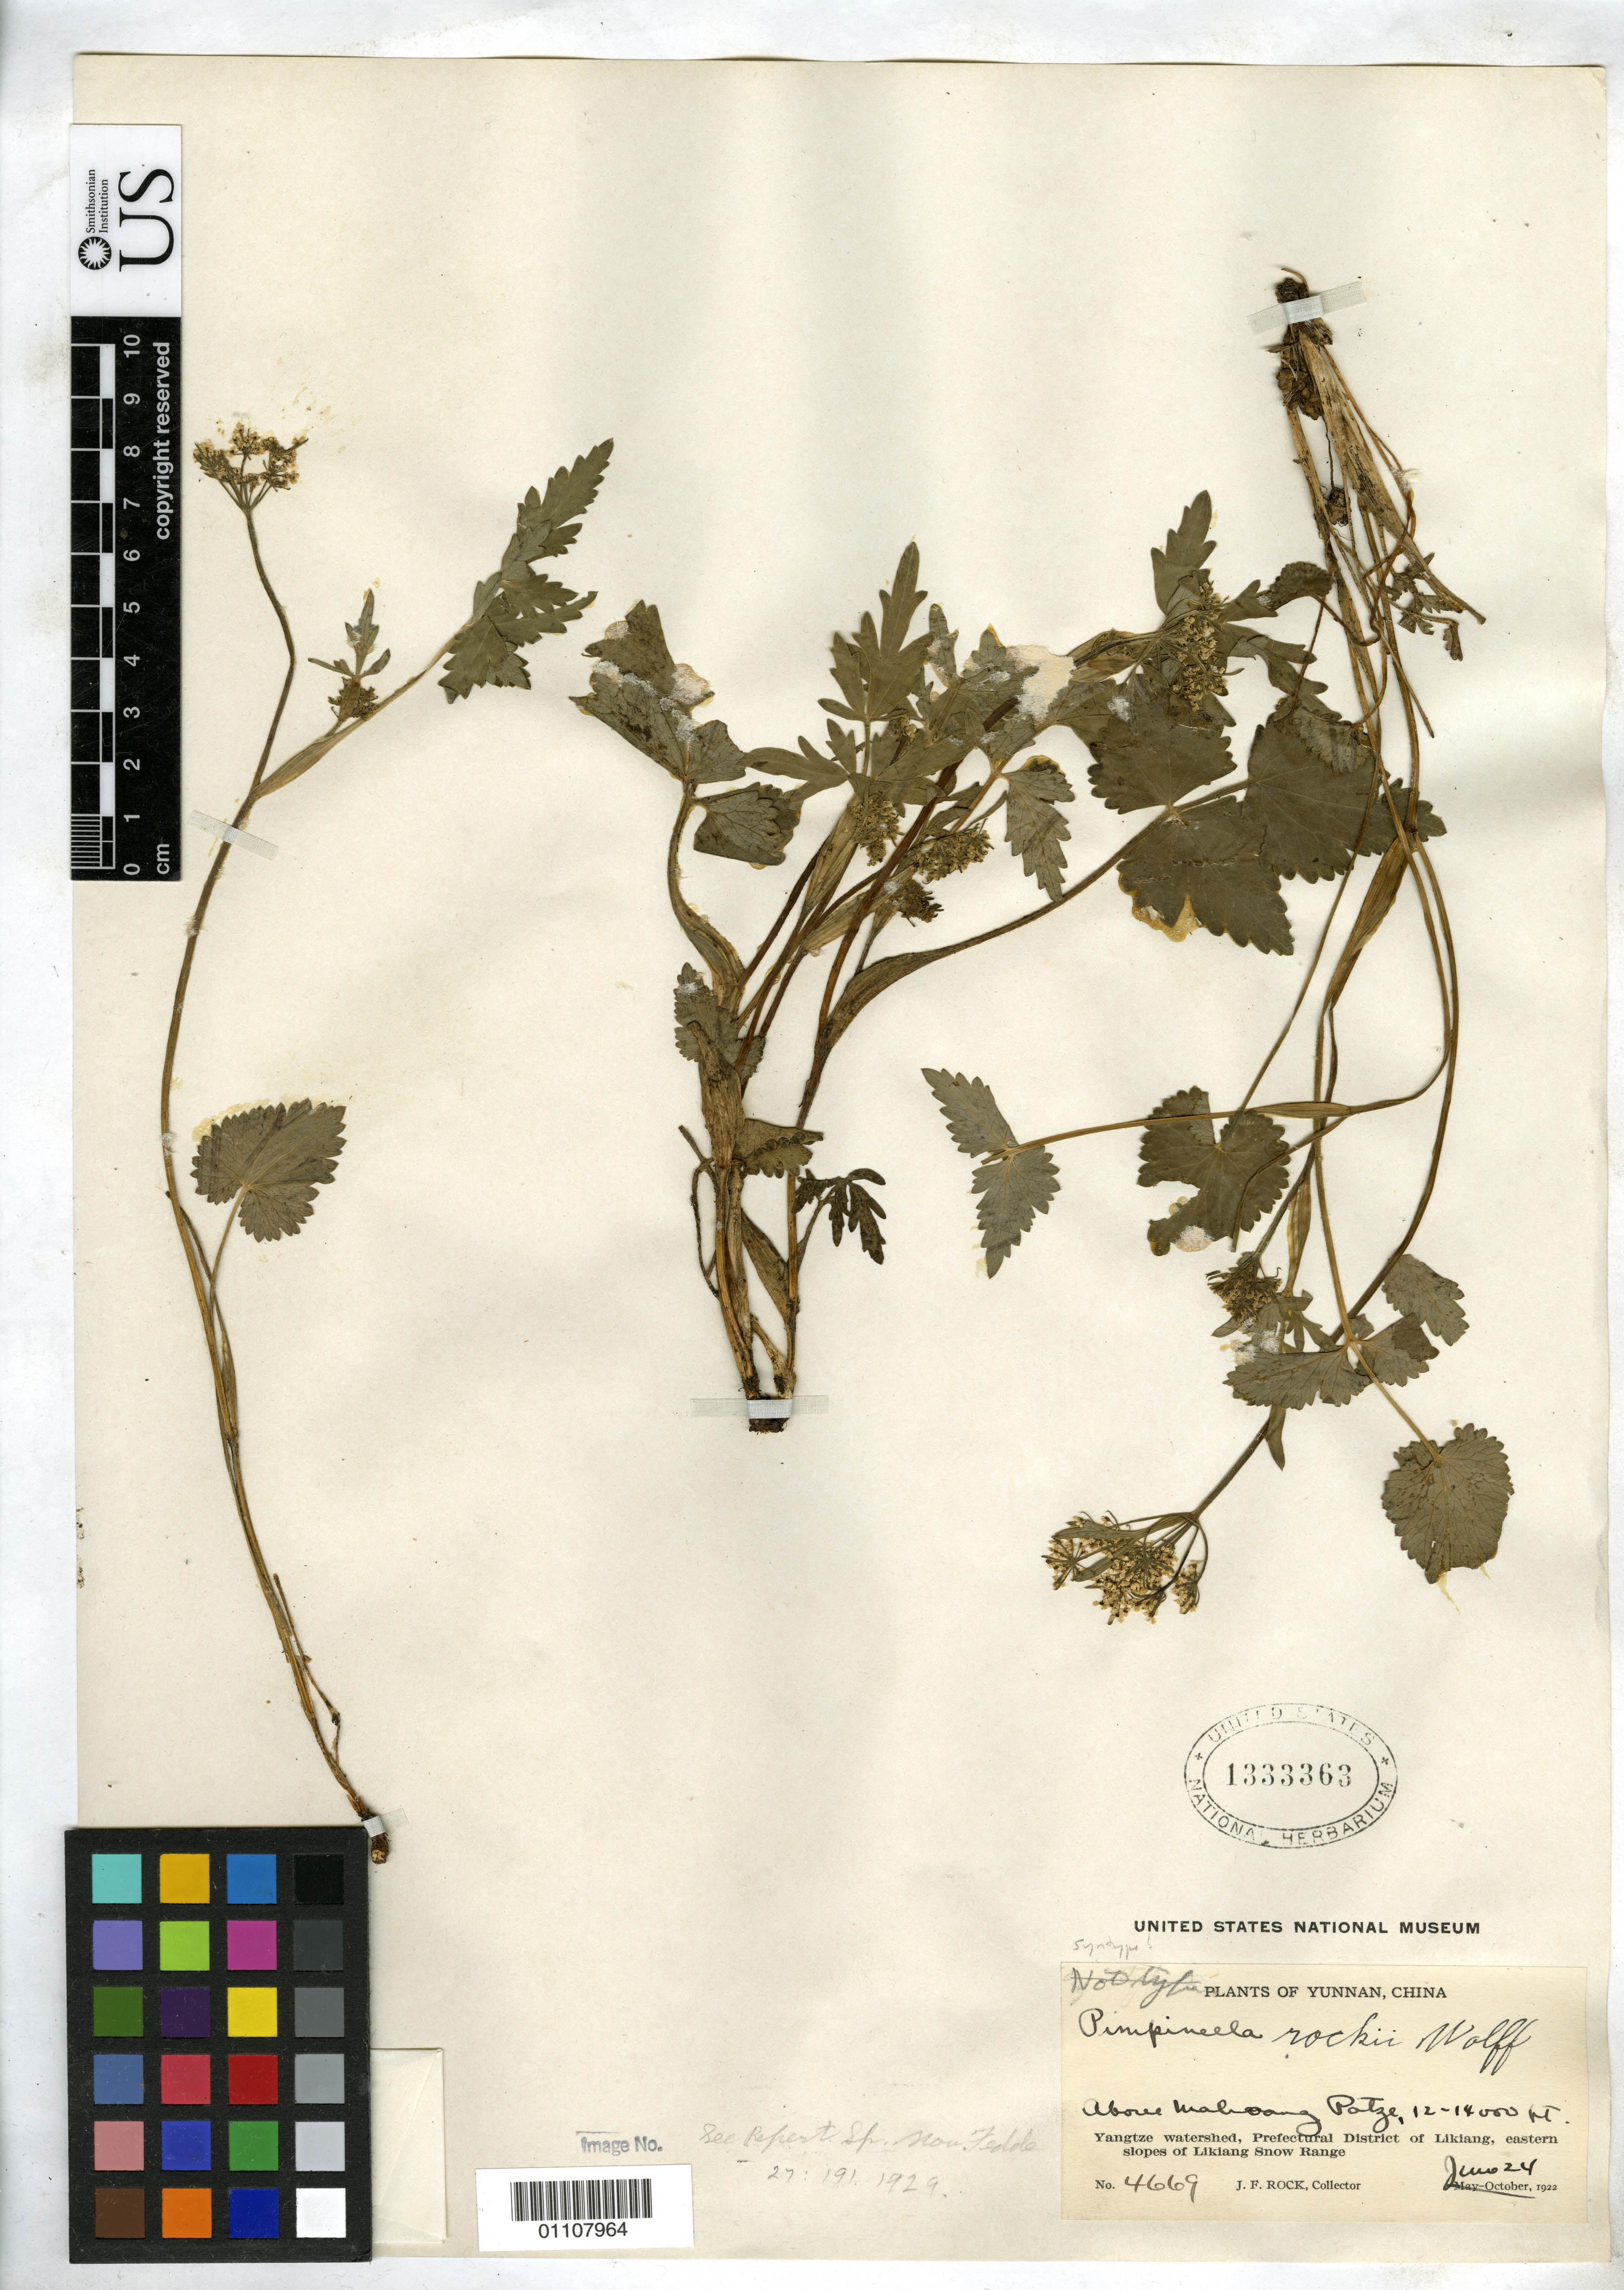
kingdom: Plantae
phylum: Tracheophyta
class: Magnoliopsida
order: Apiales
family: Apiaceae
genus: Pimpinella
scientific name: Pimpinella rockii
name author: H. Wolff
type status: Syntype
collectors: J. F. Rock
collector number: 4669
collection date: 1922-06-24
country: China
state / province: Yunnan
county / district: Likiang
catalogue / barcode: US 1333363